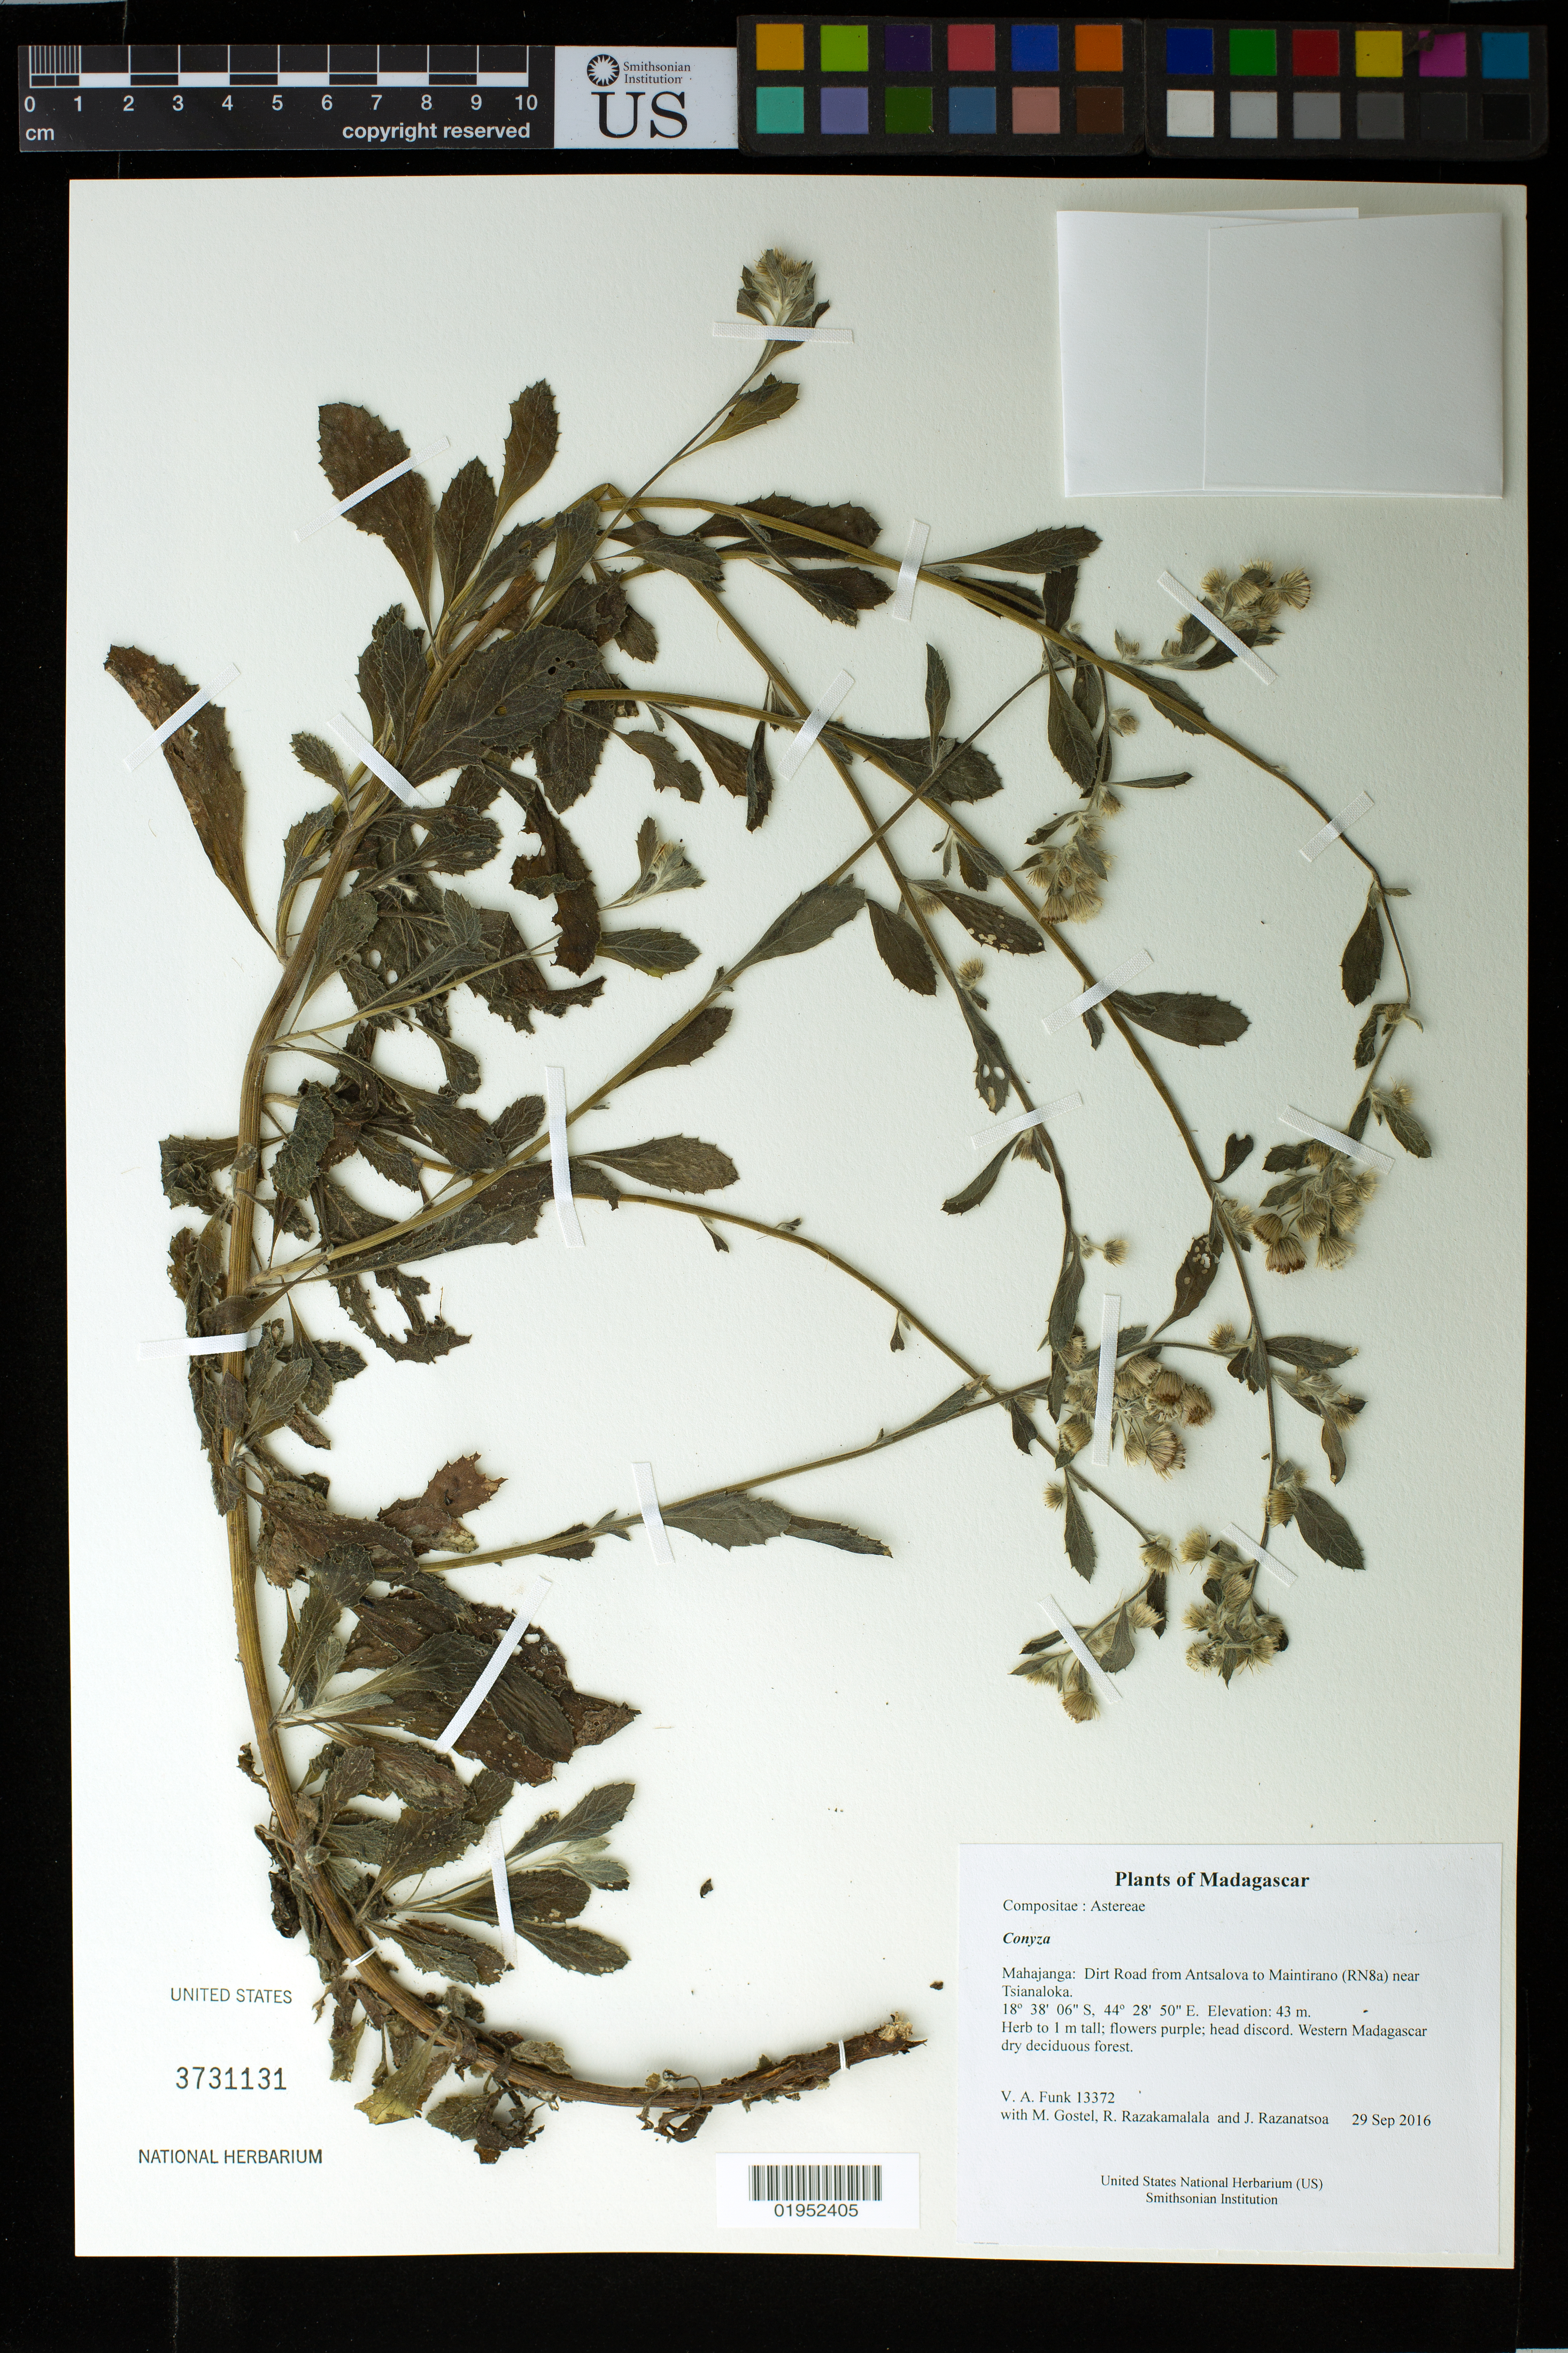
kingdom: Plantae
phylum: Tracheophyta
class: Magnoliopsida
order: Asterales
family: Asteraceae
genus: Conyza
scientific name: Conyza sp.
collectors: M. R. Gostel, R. Razakamalala & J. Razanatsoa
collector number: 13372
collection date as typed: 29 Sep 2016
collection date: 2016-09-29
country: Madagascar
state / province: Melaky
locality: Dirt Road from Antsalova to Maintirano (RN8a) near Tsianaloka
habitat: Western Madagascar dry deciduous forest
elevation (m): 43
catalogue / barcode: US 3731131